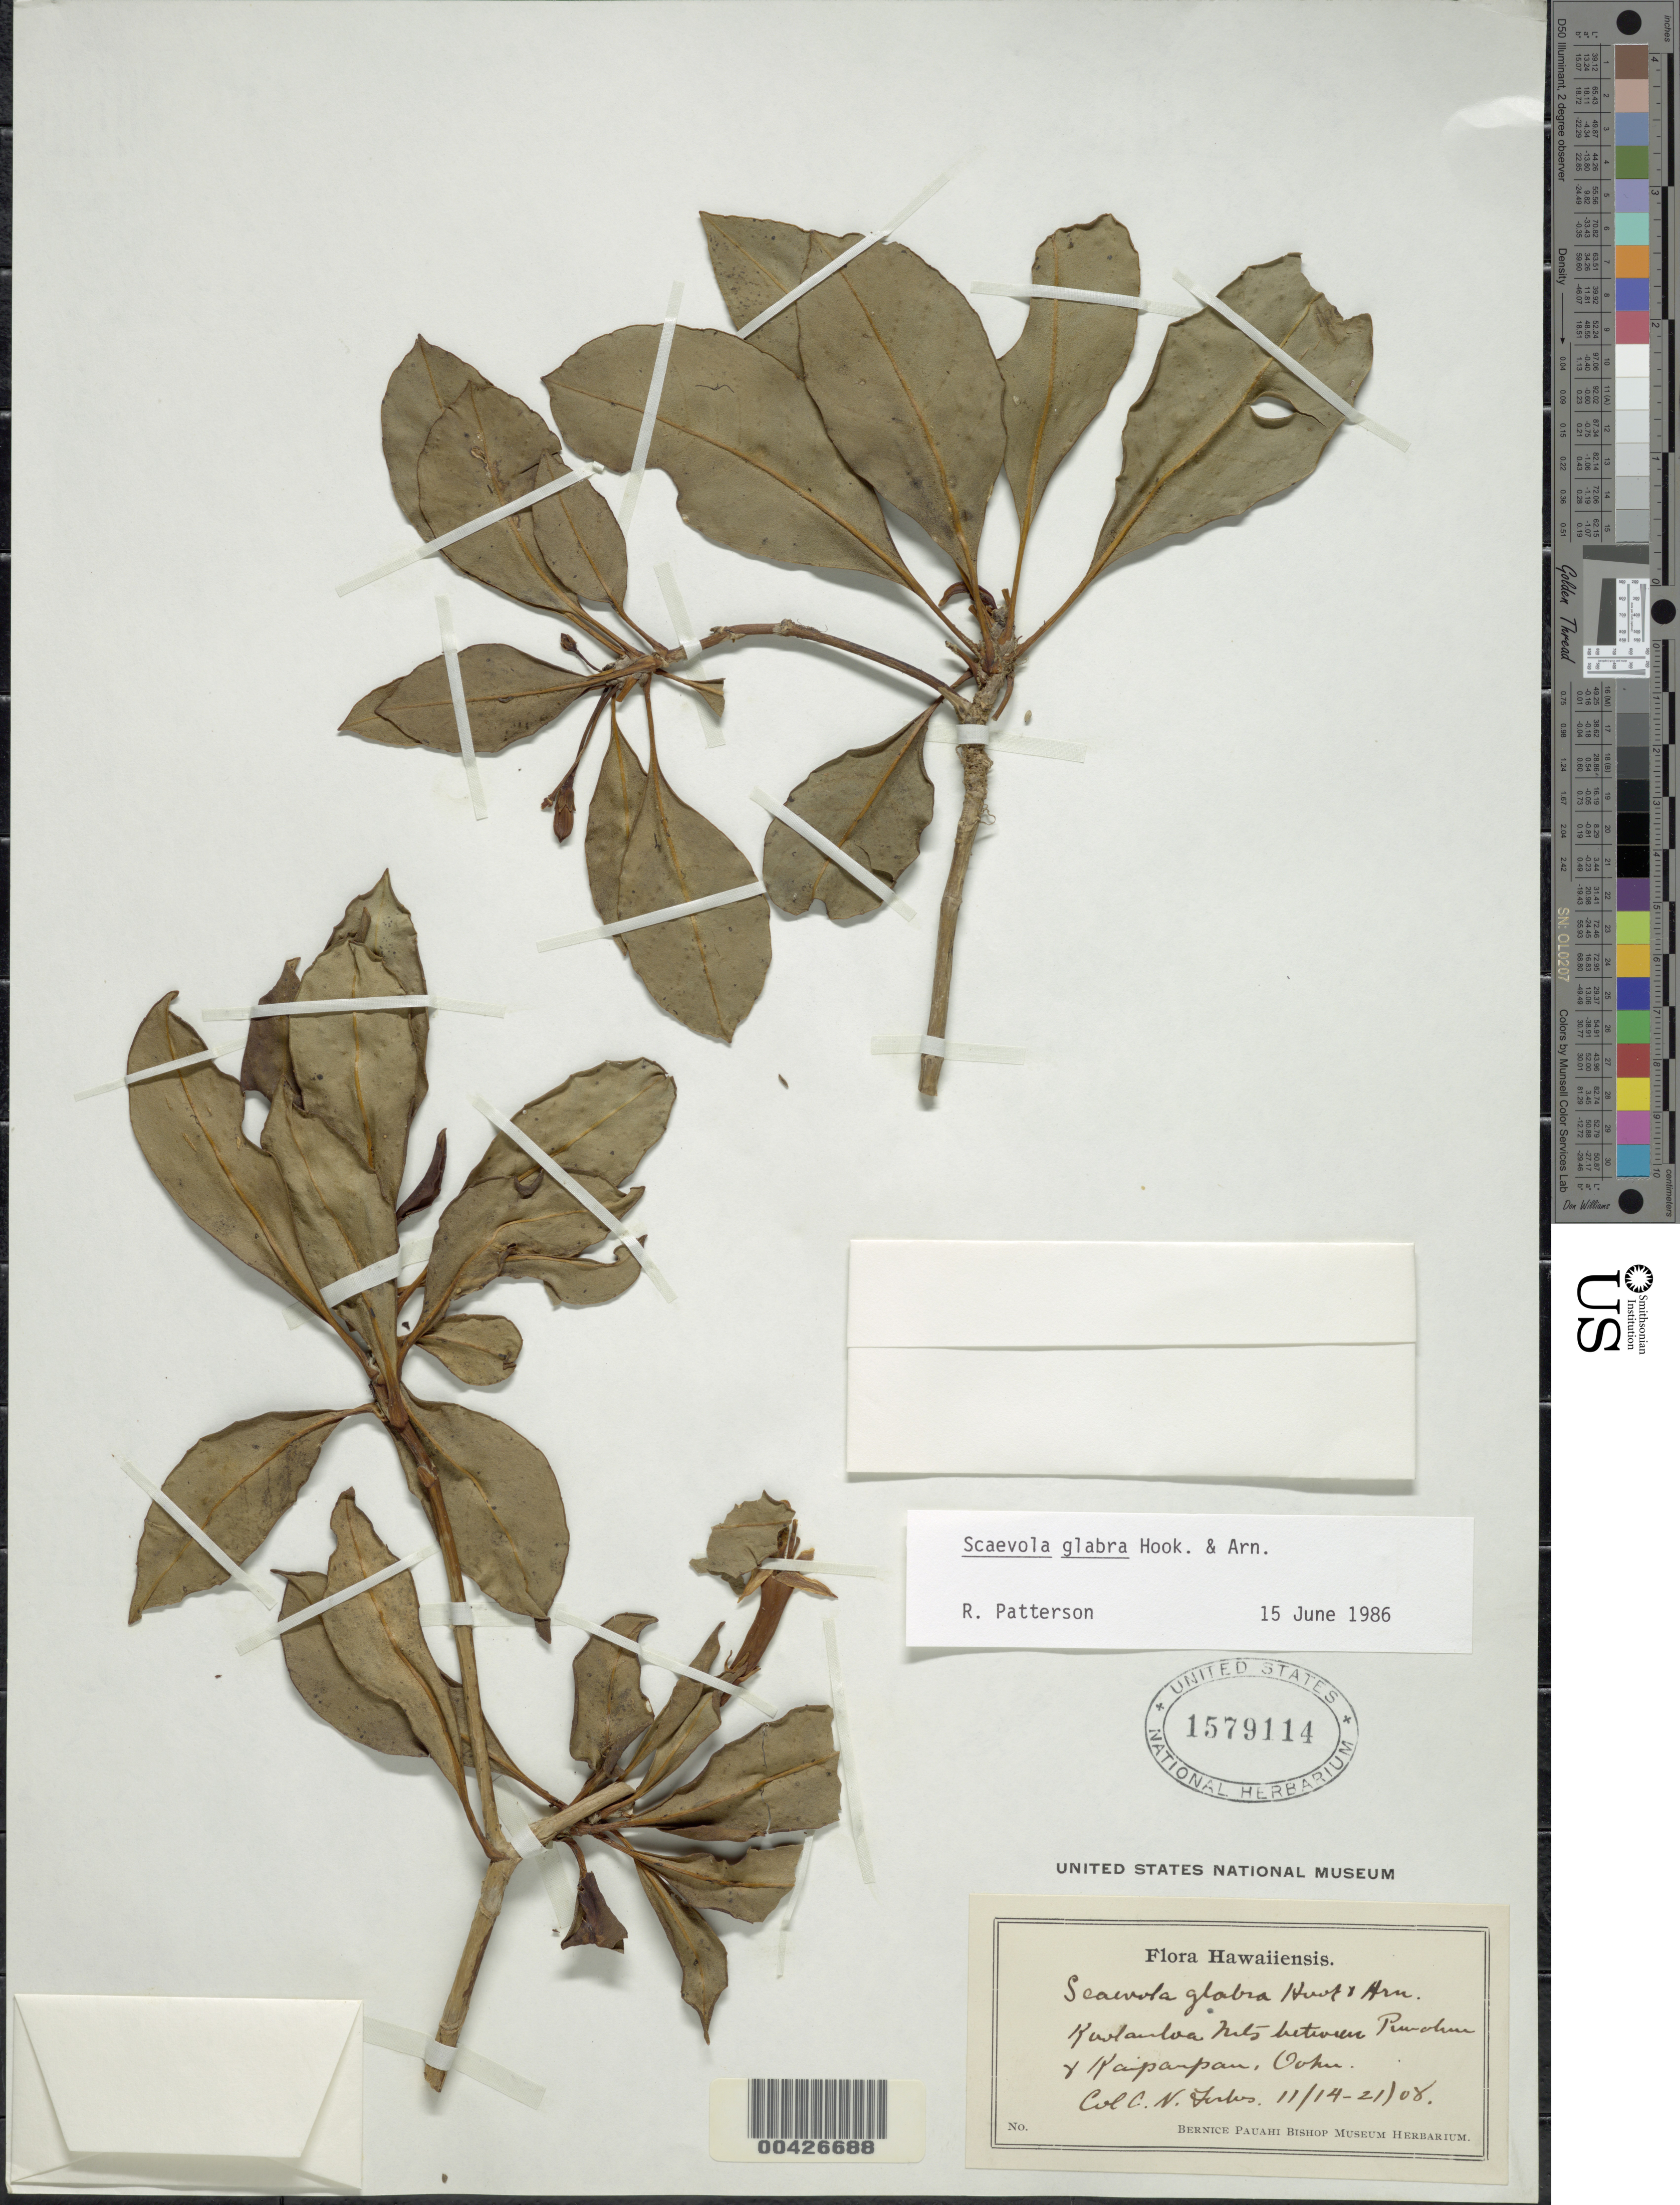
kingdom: Plantae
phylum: Tracheophyta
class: Magnoliopsida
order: Asterales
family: Goodeniaceae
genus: Scaevola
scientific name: Scaevola glabra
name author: Hook. & Arn.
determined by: Wagner, W. L., (BOT), Smithsonian Institution - National Museum of Natural History (UNITED STATES)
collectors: C. N. Forbes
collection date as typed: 11 Nov 1908 to 21 Nov 1908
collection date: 1908-11-11/1908-11-21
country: United States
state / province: Hawaii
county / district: Honolulu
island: Oahu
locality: Koolauloa Mts between Puuahu and Kaipaupau, Oahu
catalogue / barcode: US 1579114